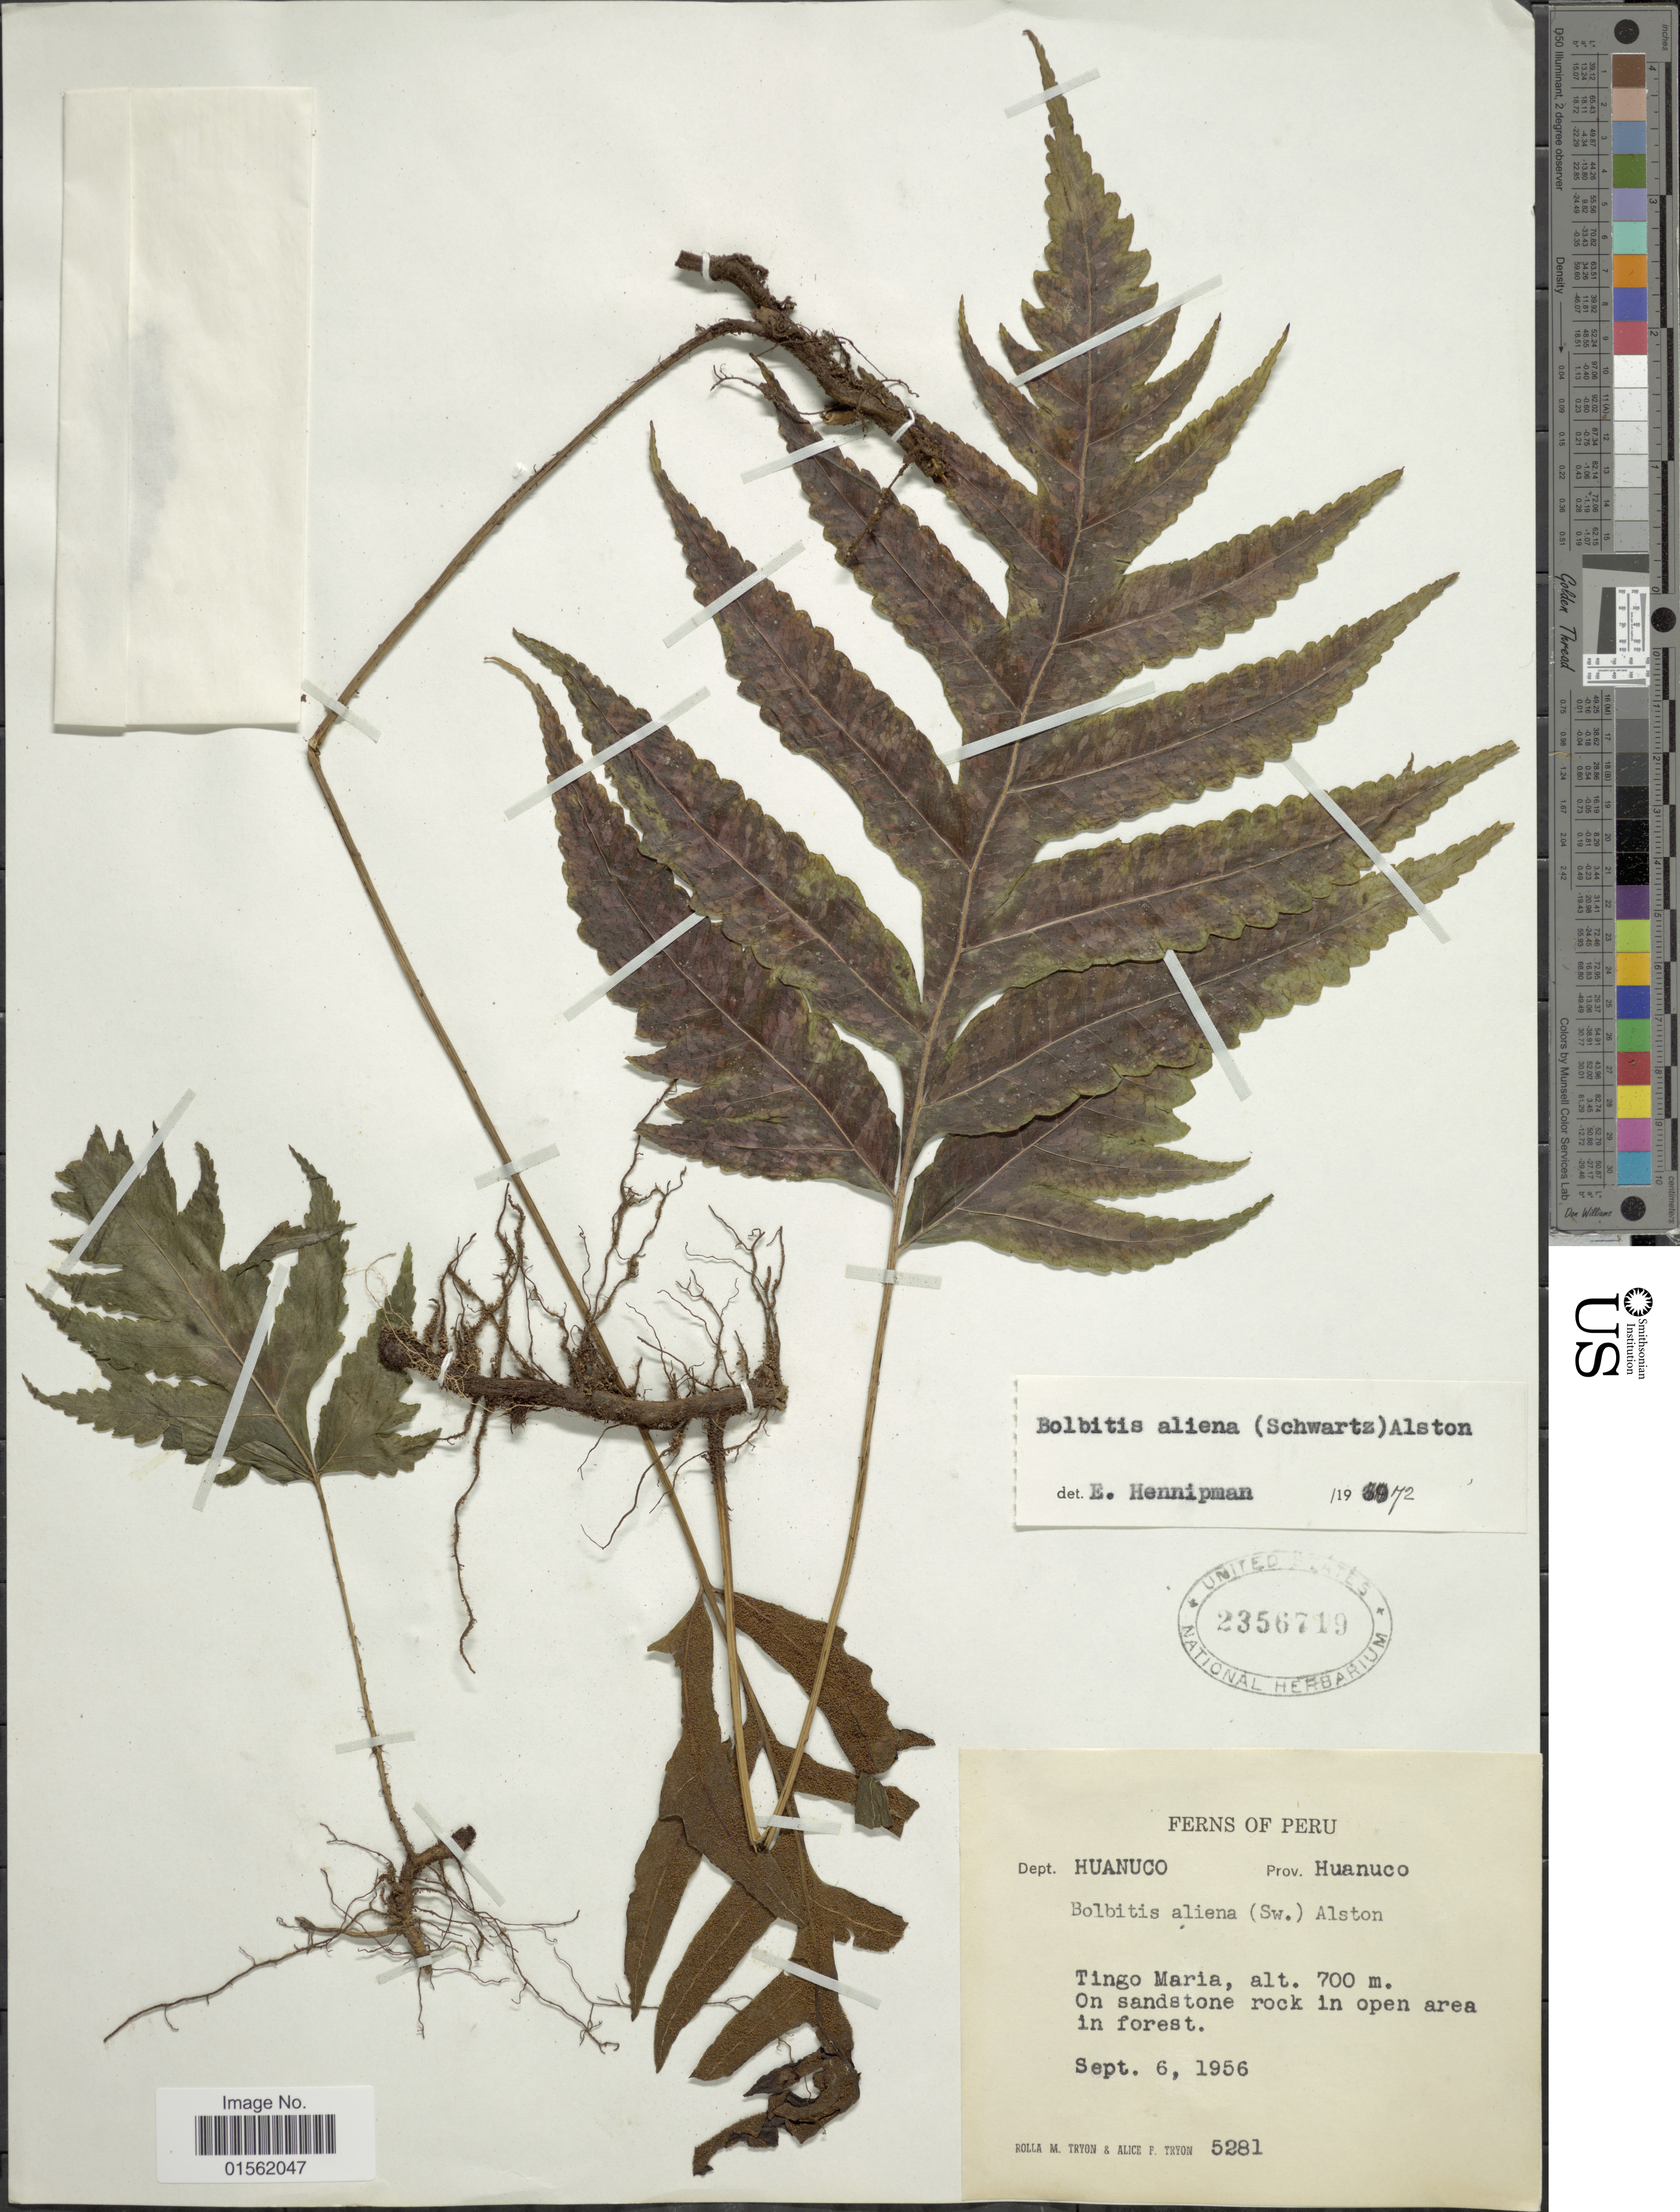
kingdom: Plantae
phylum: Tracheophyta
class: Polypodiopsida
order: Polypodiales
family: Dryopteridaceae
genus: Bolbitis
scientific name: Bolbitis aliena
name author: (Sw.) Alston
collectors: R. M. Tryon & A. F. Tryon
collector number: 5281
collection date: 1956-09-06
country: Peru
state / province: Huánuco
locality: Dept. Huanuco. Prov. Huanuco. Tingo Maria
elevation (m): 700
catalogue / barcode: US 2356719